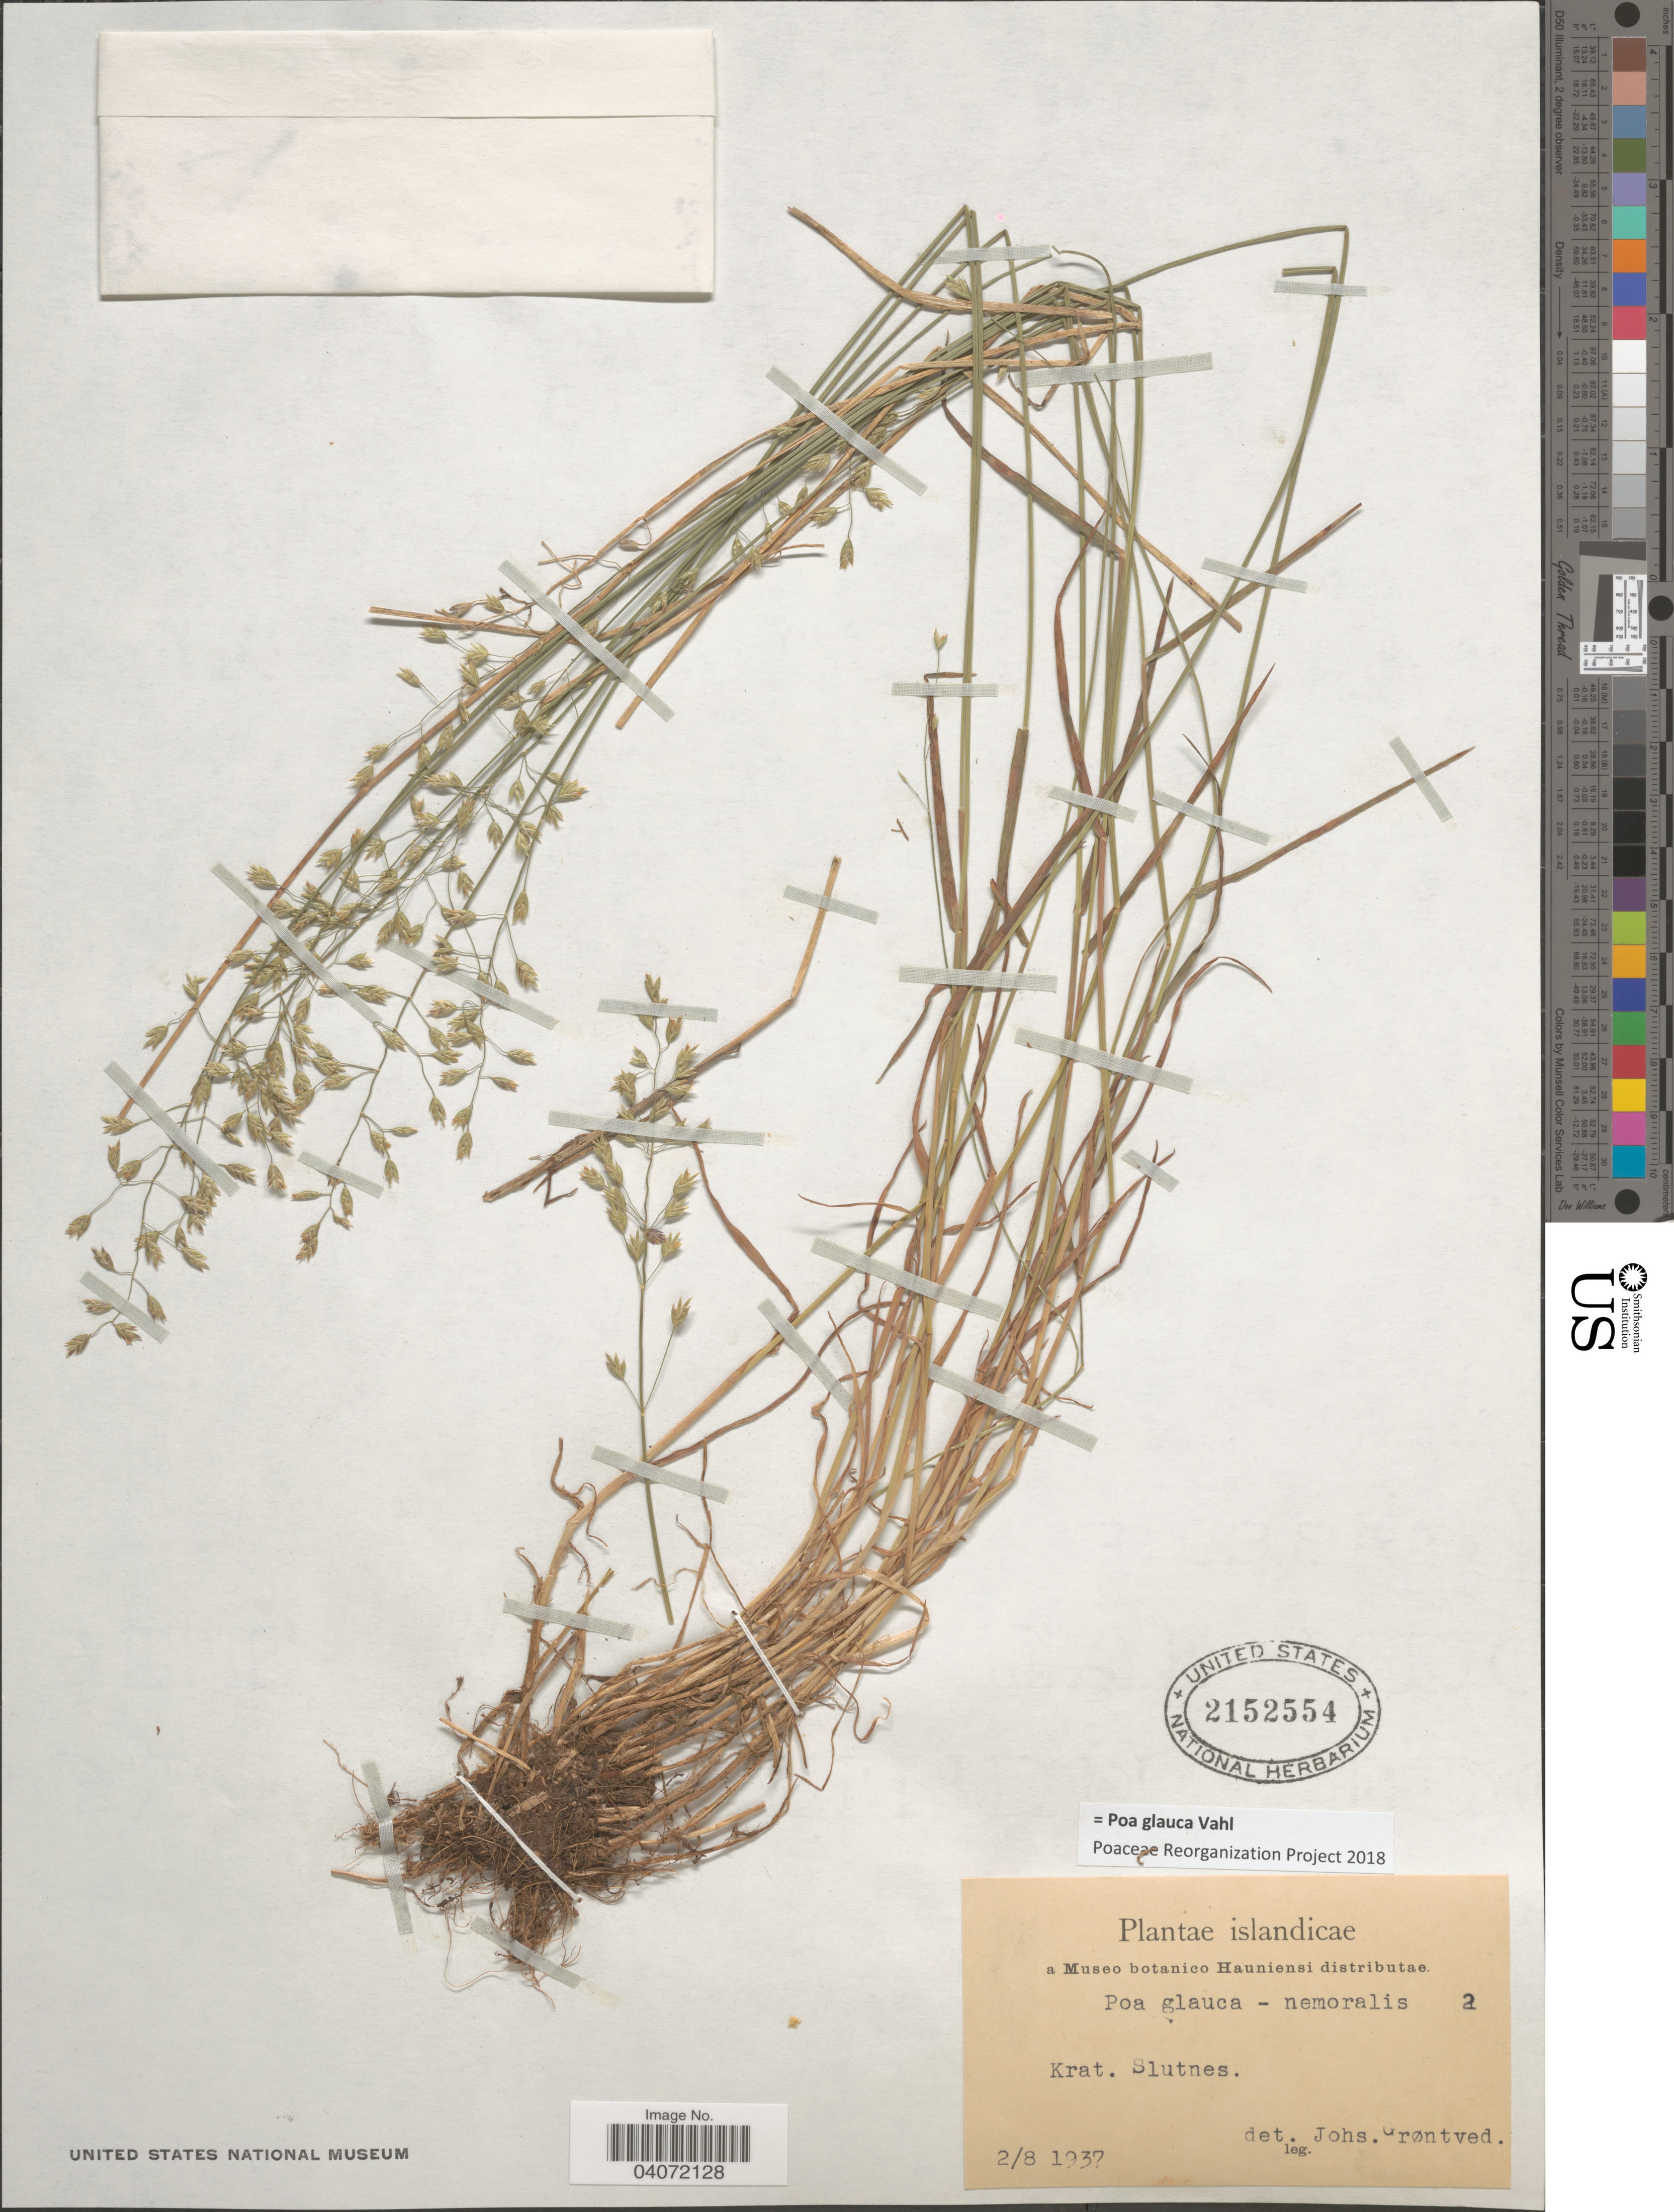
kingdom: Plantae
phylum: Tracheophyta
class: Liliopsida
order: Poales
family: Poaceae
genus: Poa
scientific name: Poa glauca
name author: Vahl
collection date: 1937-08-02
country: Iceland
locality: Islandicae. Krat. Slutnes.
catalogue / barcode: US 2152554